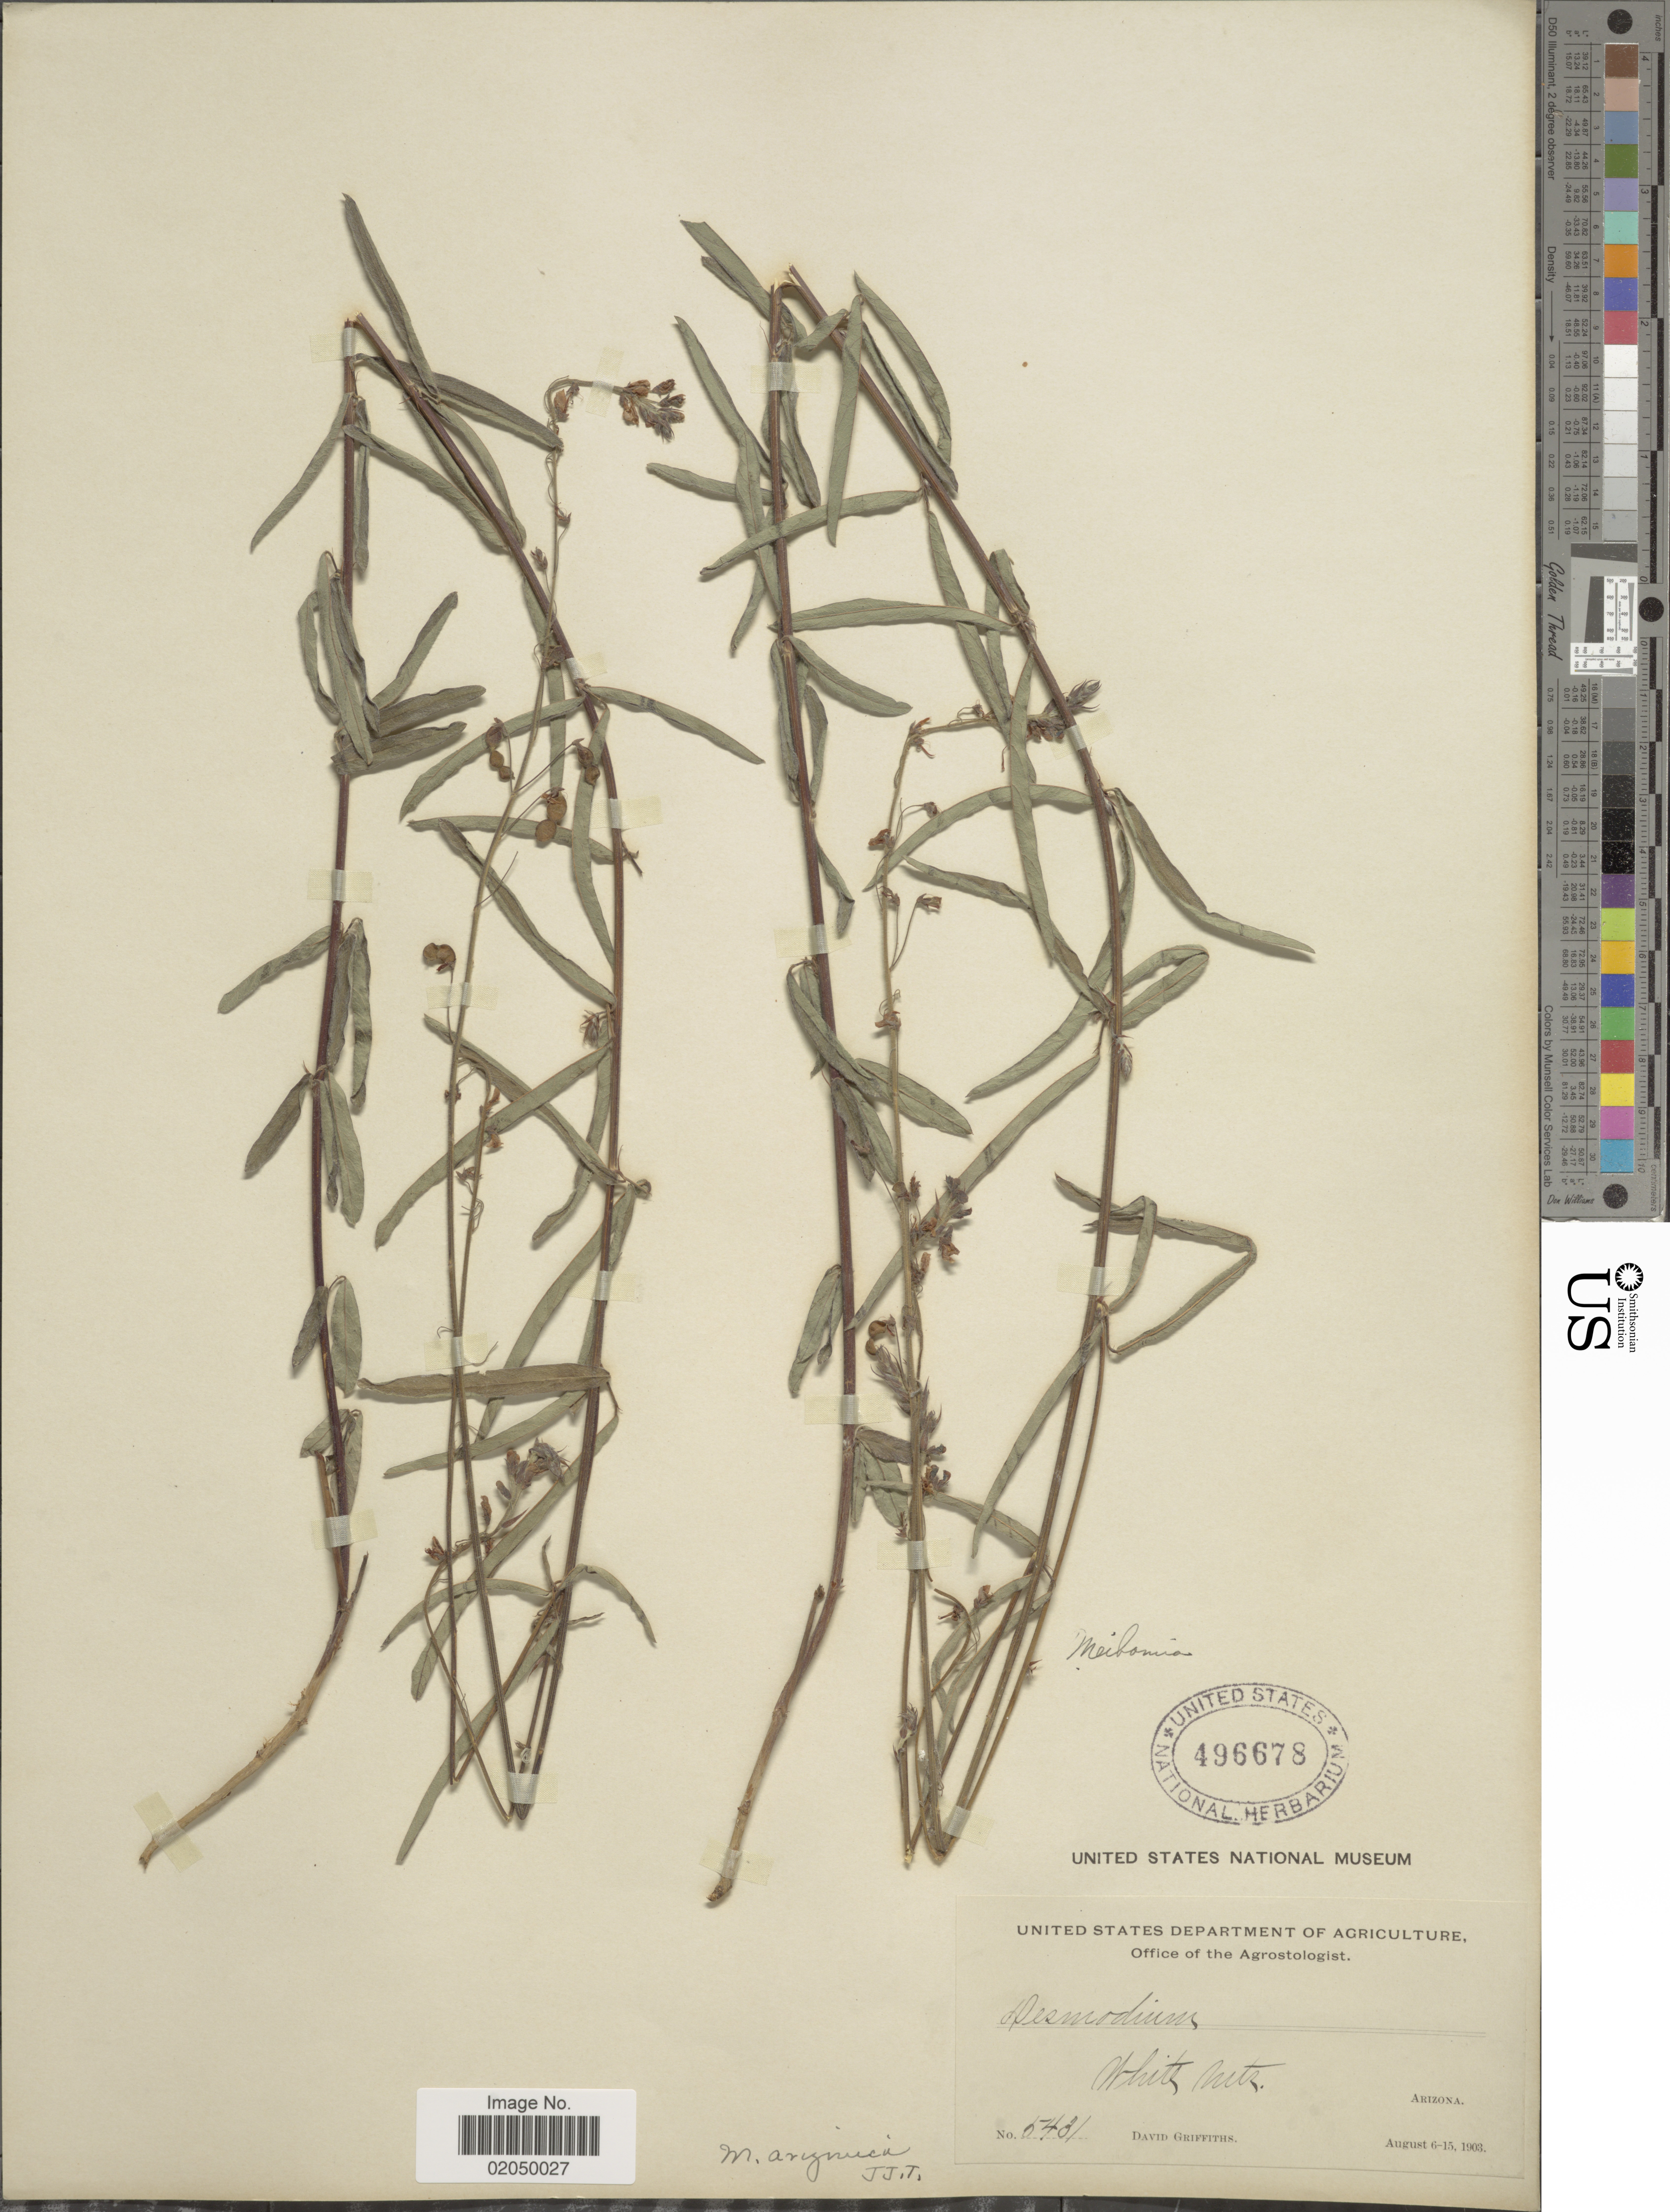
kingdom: Plantae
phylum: Tracheophyta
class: Magnoliopsida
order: Fabales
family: Fabaceae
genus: Desmodium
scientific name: Desmodium arizonicum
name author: S. Watson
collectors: D. Griffiths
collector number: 5431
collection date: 1903-08-06/1903-08-15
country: United States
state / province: Arizona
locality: White Mts.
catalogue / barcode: US 496678